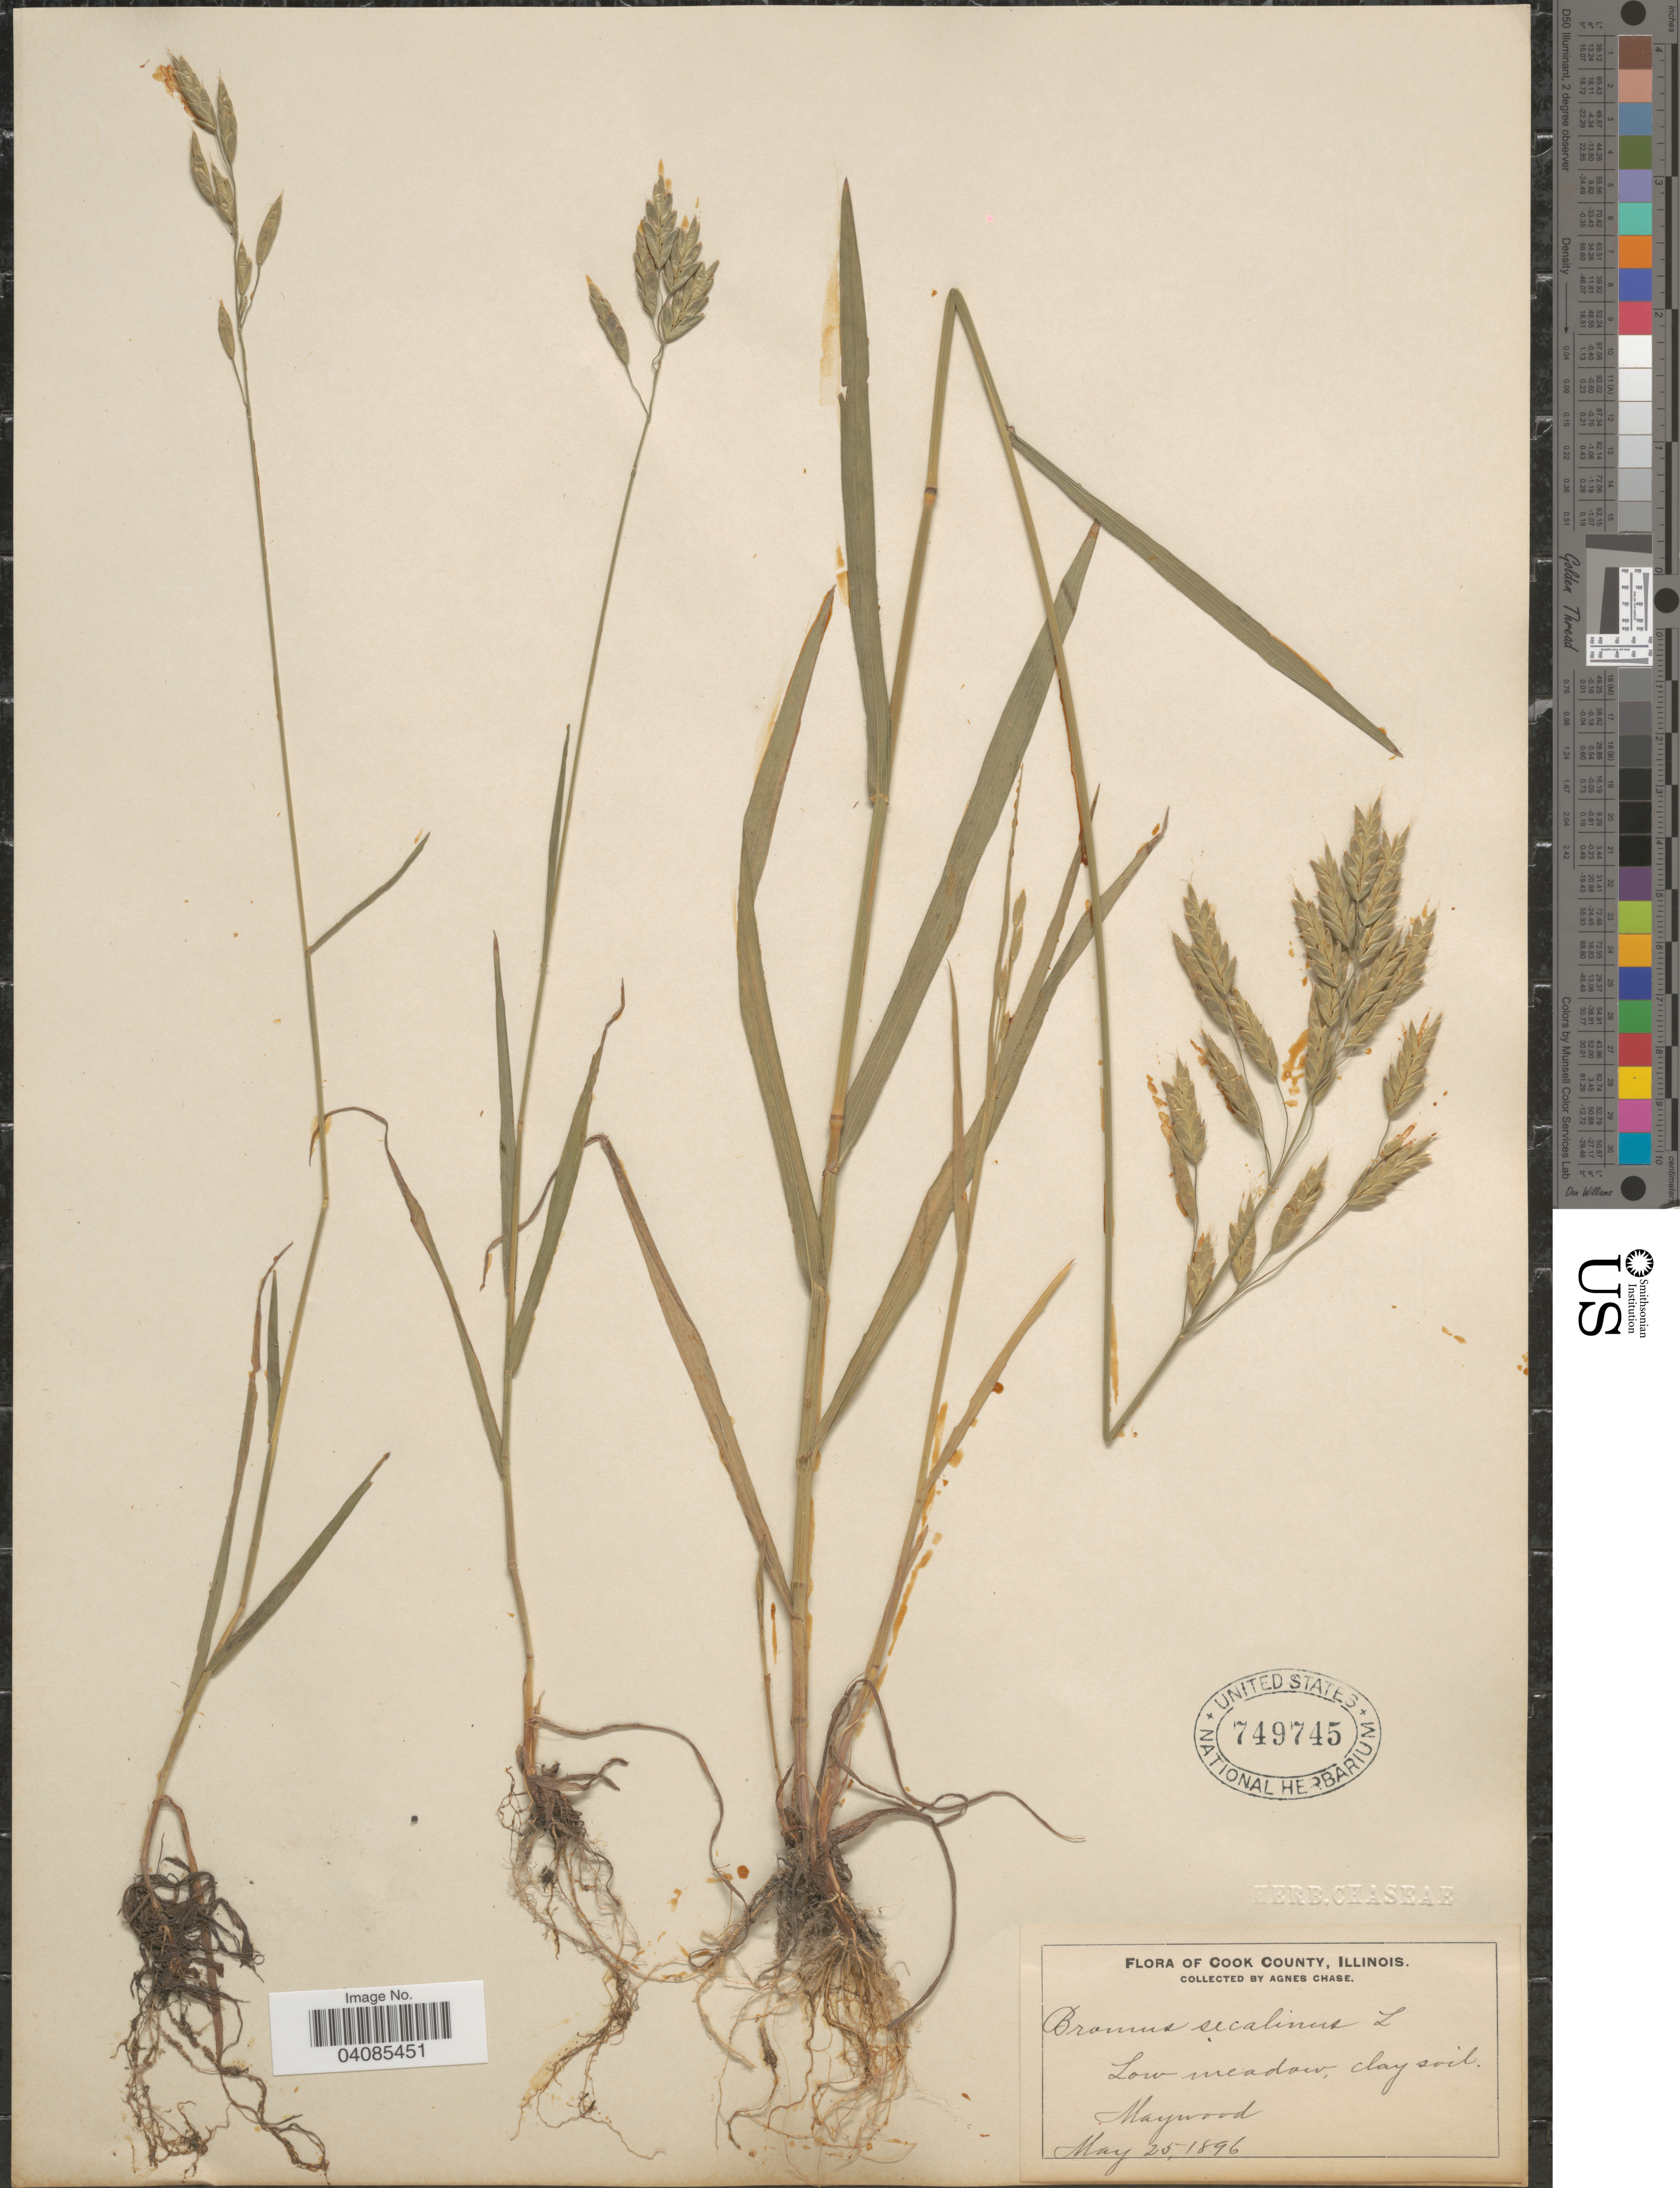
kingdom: Plantae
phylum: Tracheophyta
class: Liliopsida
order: Poales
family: Poaceae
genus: Bromus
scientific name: Bromus secalinus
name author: L.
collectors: A. Chase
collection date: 1896-05-25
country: United States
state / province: Illinois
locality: Cook County. Low meadow, clay soil. Maywood.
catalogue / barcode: US 749745